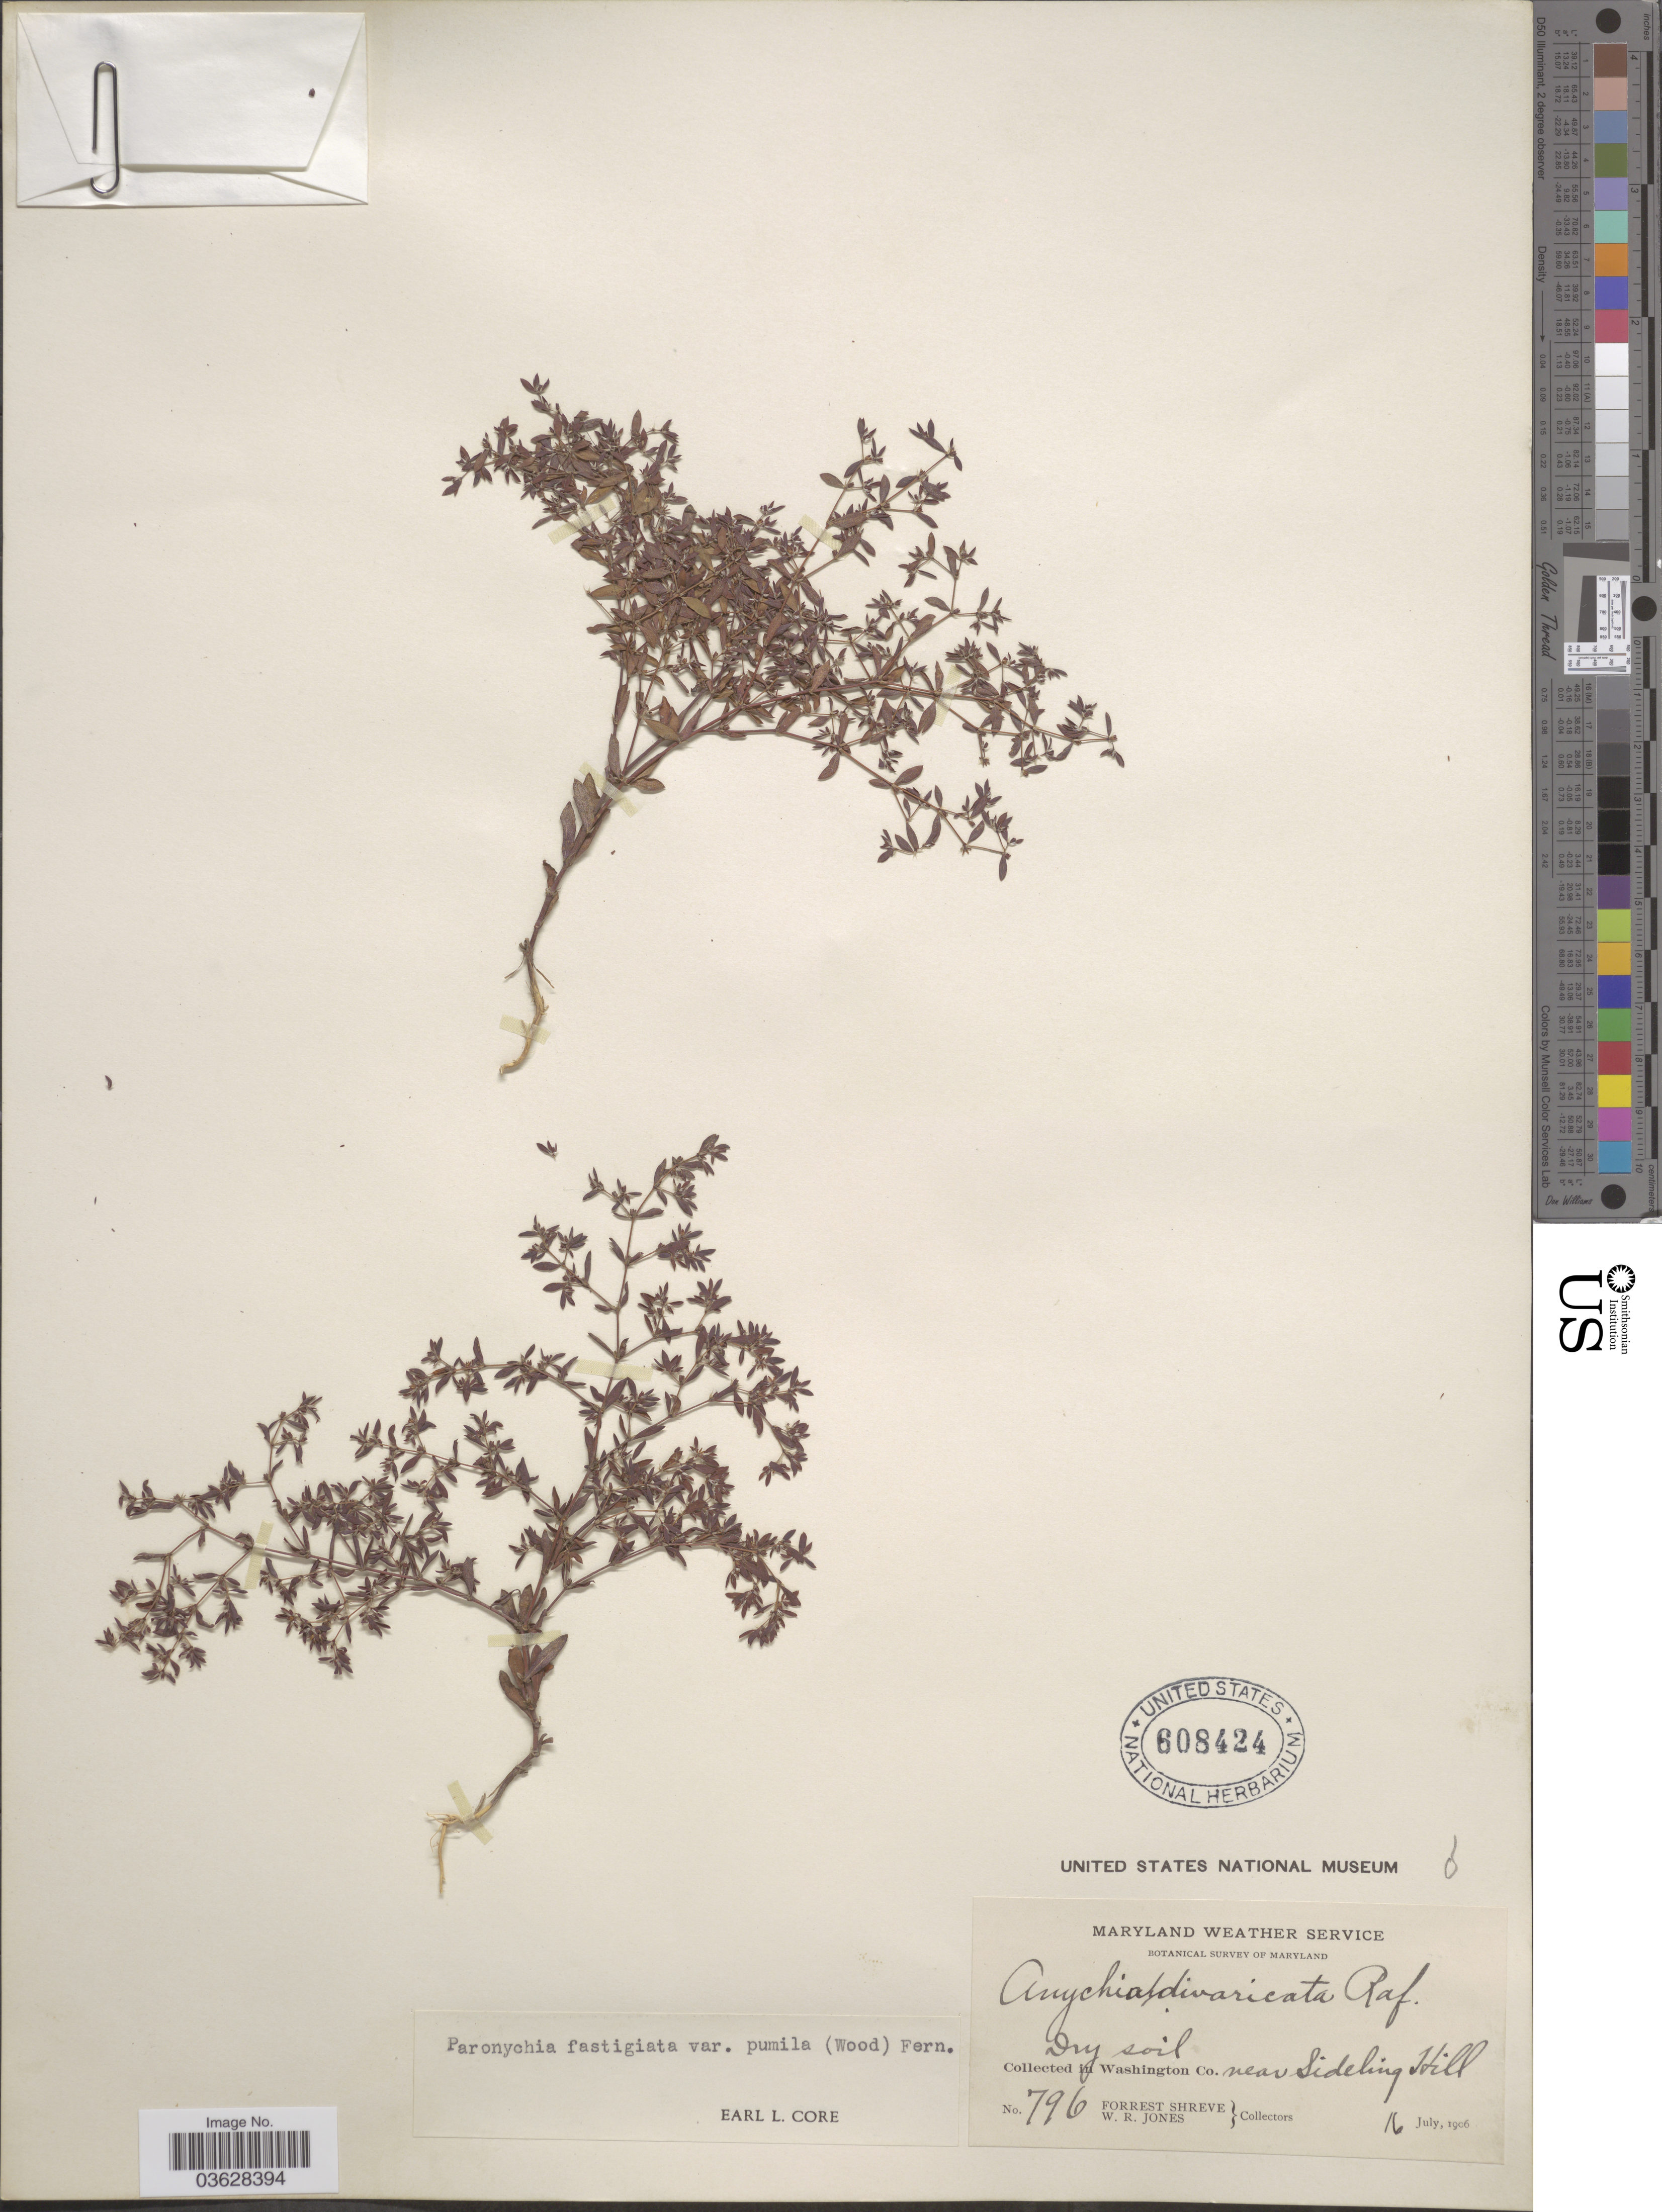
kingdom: Plantae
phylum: Tracheophyta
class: Magnoliopsida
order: Caryophyllales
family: Caryophyllaceae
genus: Paronychia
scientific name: Paronychia fastigiata var. pumila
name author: (Alph. Wood) Fernald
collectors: F. Shreve & W. R. Jones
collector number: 796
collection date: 1906-07-16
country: United States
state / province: Maryland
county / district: Washngton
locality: In Washington Co. near Sideling Hill.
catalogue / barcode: US 608424